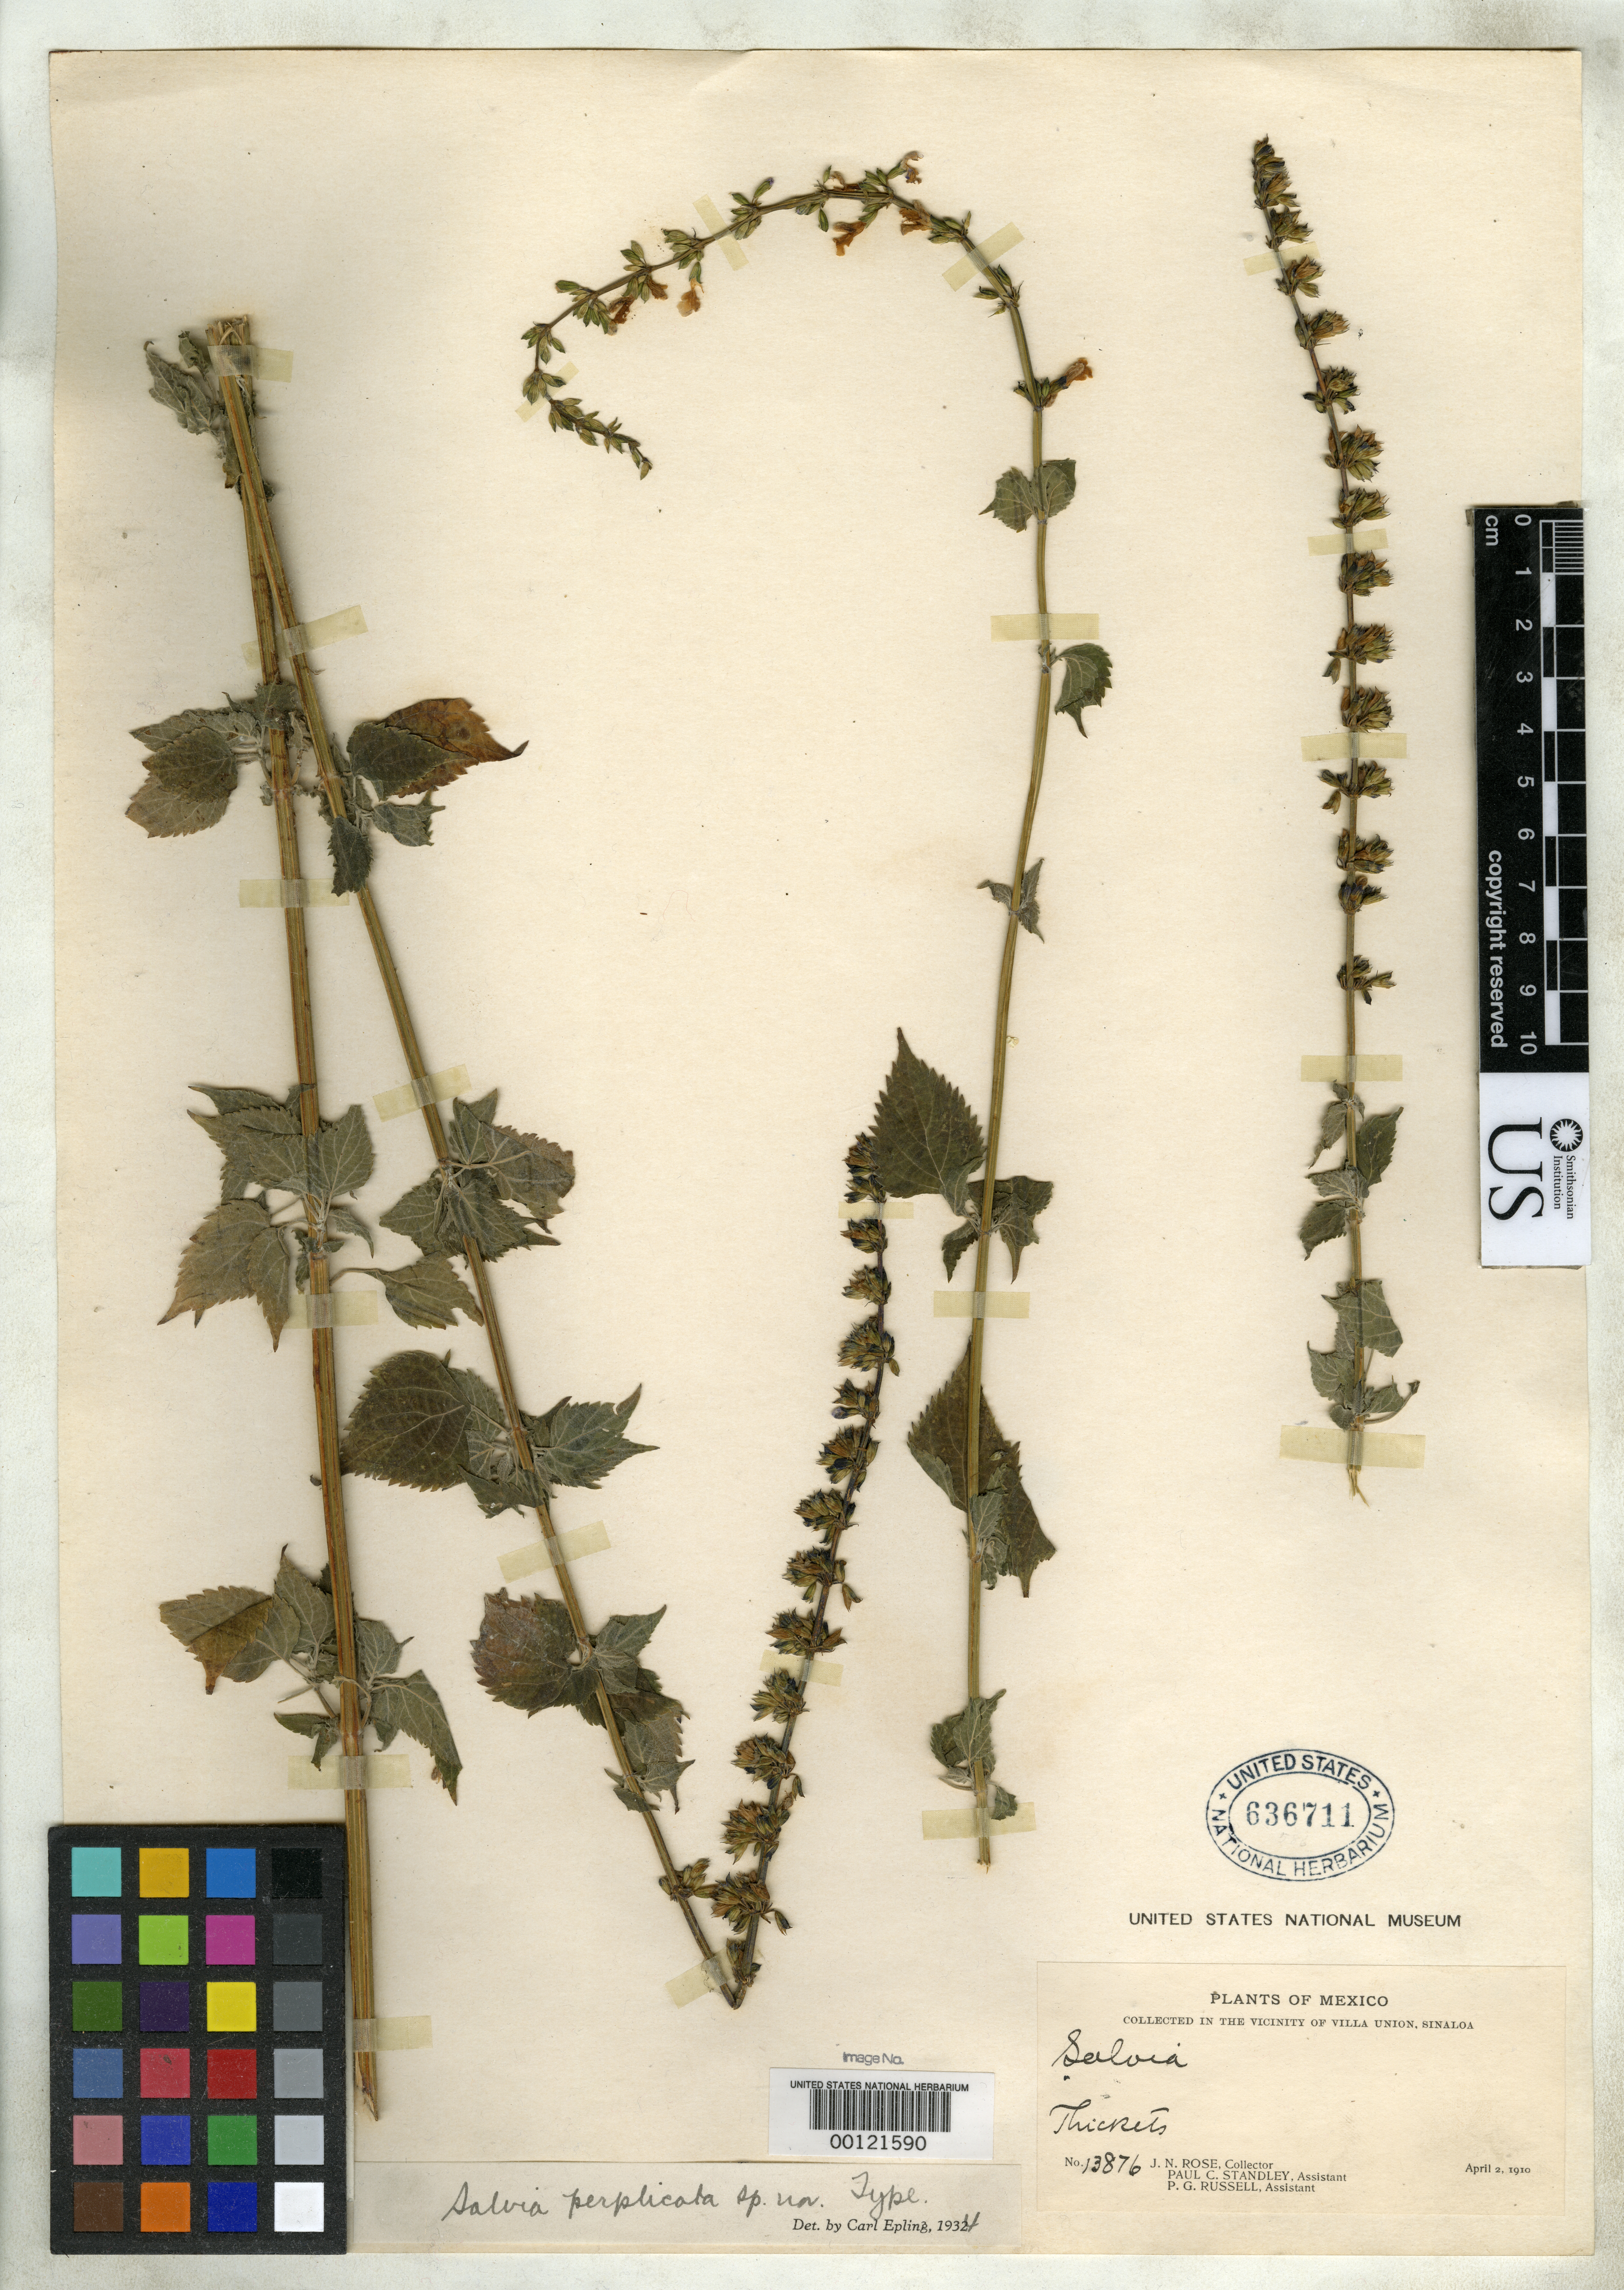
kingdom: Plantae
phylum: Tracheophyta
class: Magnoliopsida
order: Lamiales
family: Lamiaceae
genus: Salvia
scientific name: Salvia perplicata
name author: Epling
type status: Holotype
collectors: J. N. Rose, P. C. Standley & P. G. Russell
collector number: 13876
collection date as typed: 02 Apr 1910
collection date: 1910-04-02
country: Mexico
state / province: Sinaloa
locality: Vicinity of Villa Union.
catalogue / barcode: US 636711